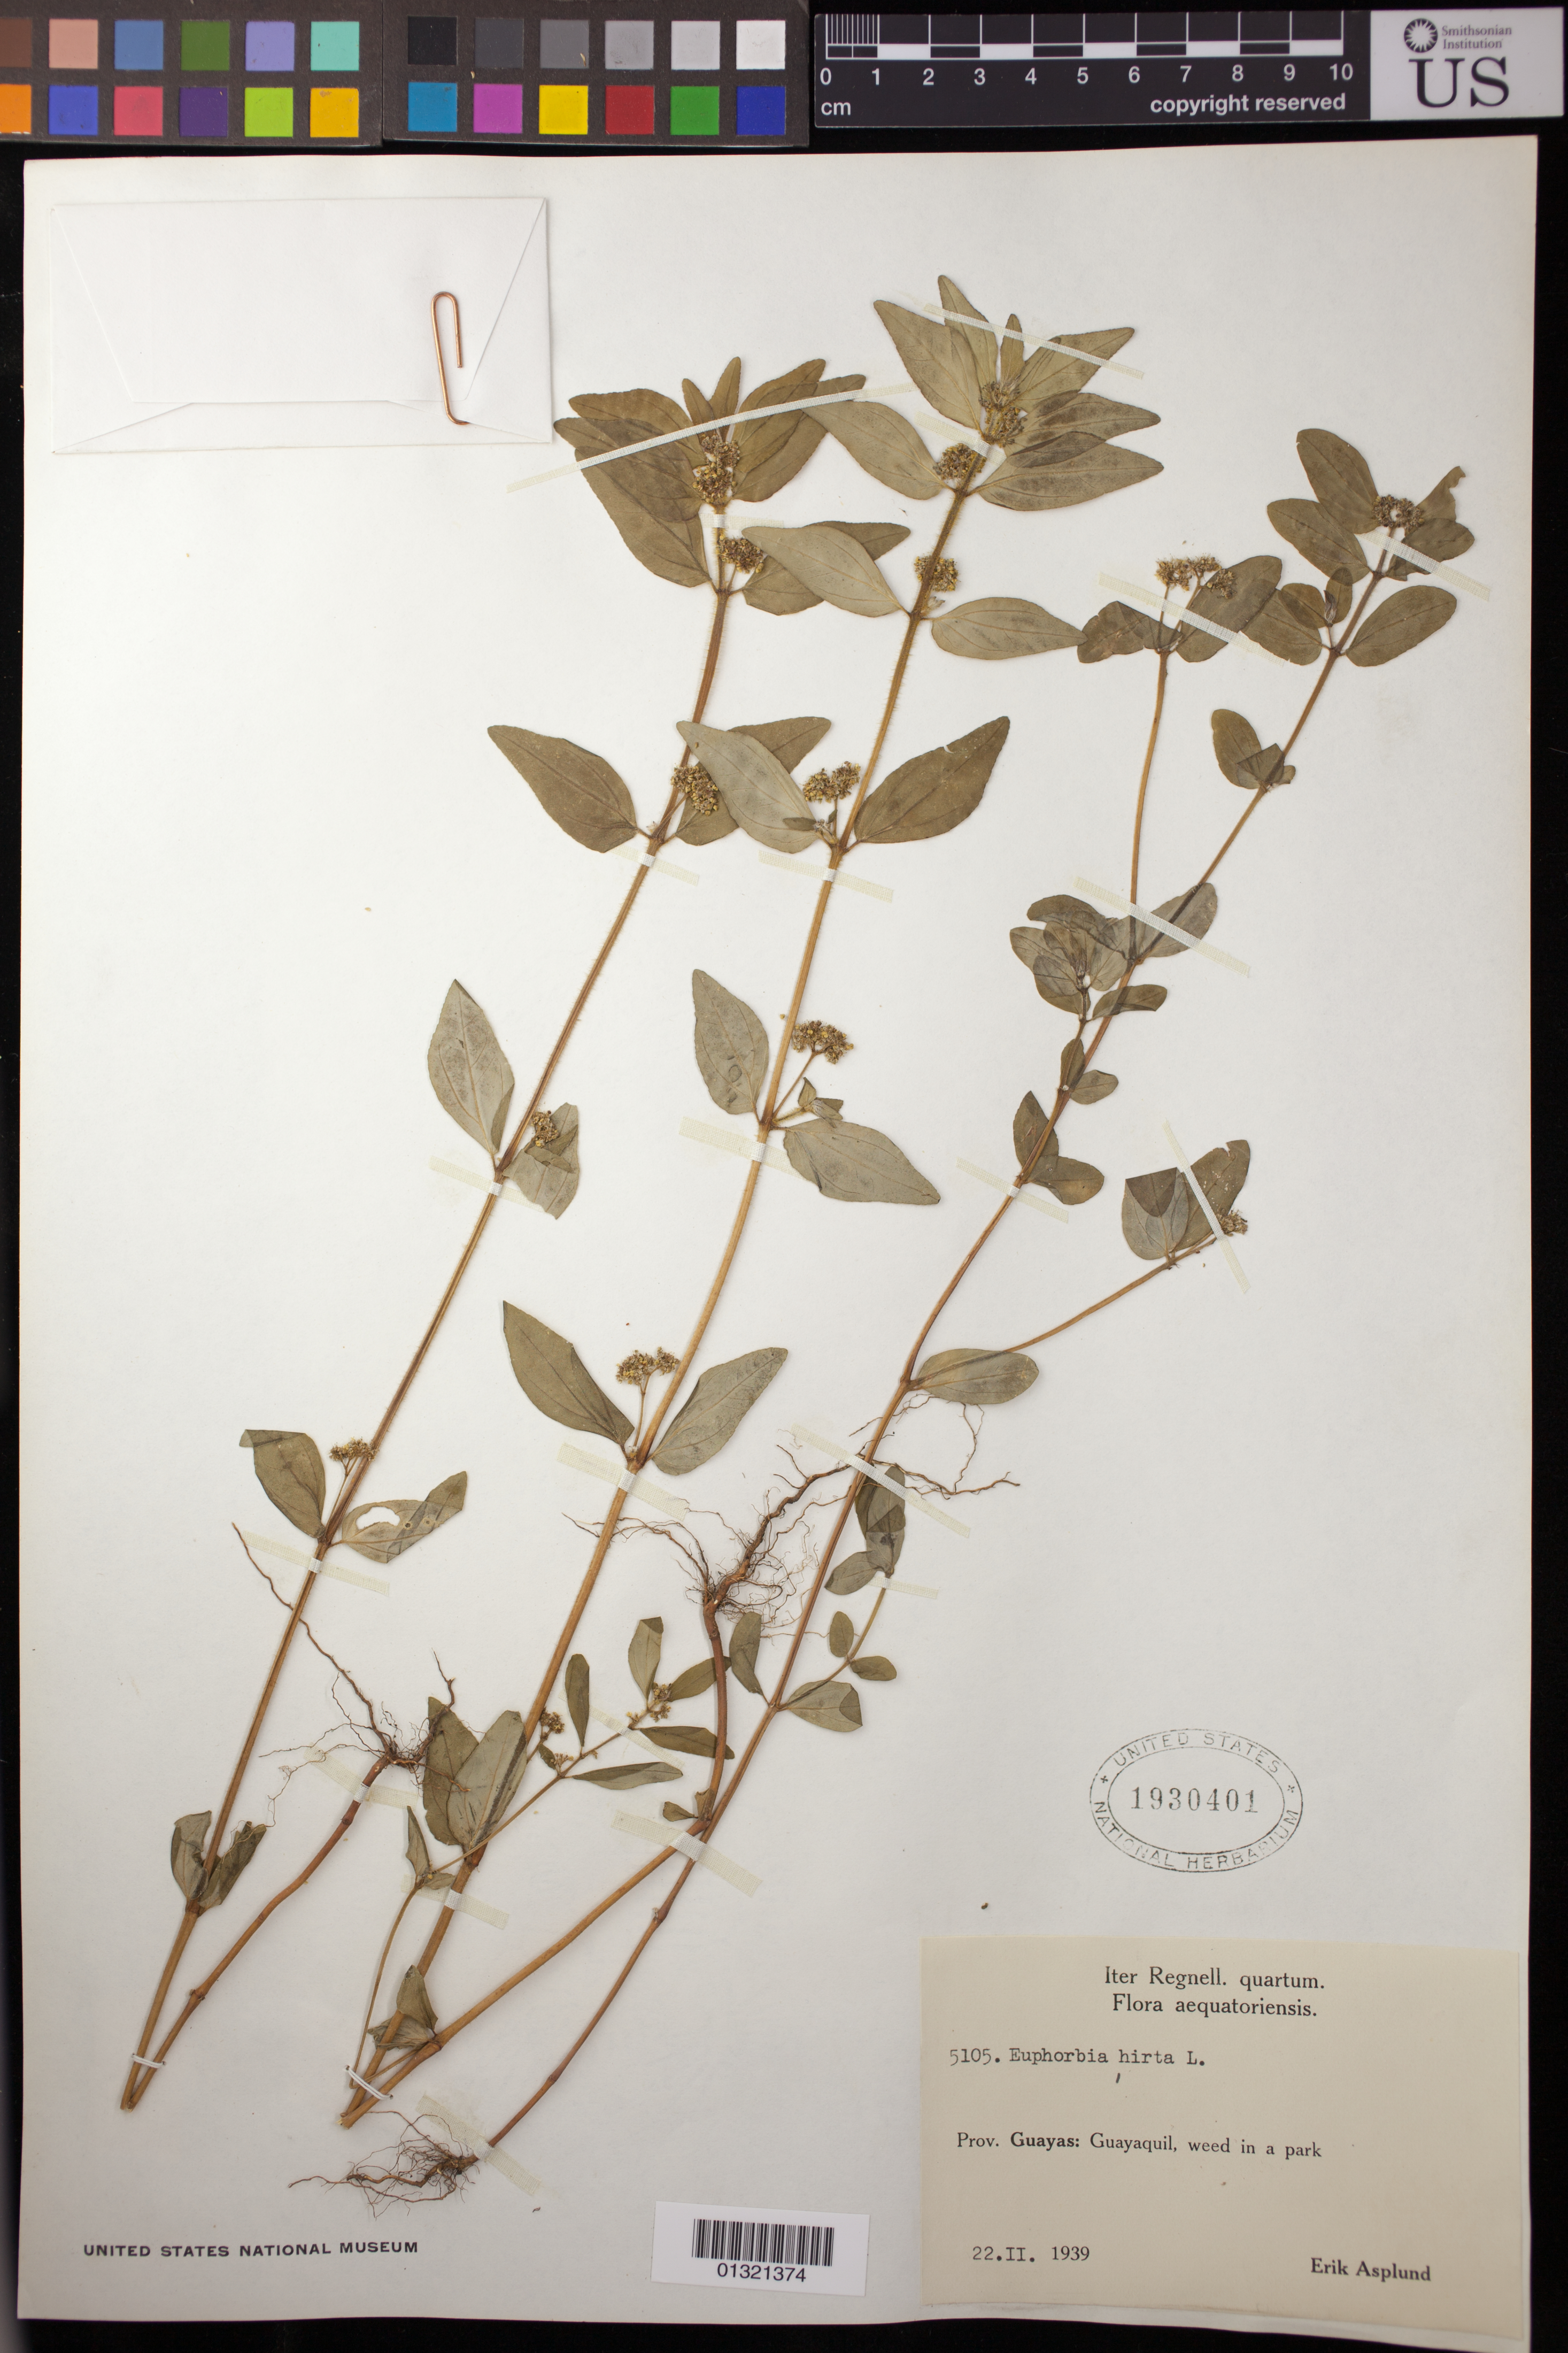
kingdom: Plantae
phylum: Tracheophyta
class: Magnoliopsida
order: Malpighiales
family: Euphorbiaceae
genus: Euphorbia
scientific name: Euphorbia hirta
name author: L.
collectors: E. Asplund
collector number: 5105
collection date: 1939-02-22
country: Ecuador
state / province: Guayas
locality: Guayaquil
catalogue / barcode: US 1930401